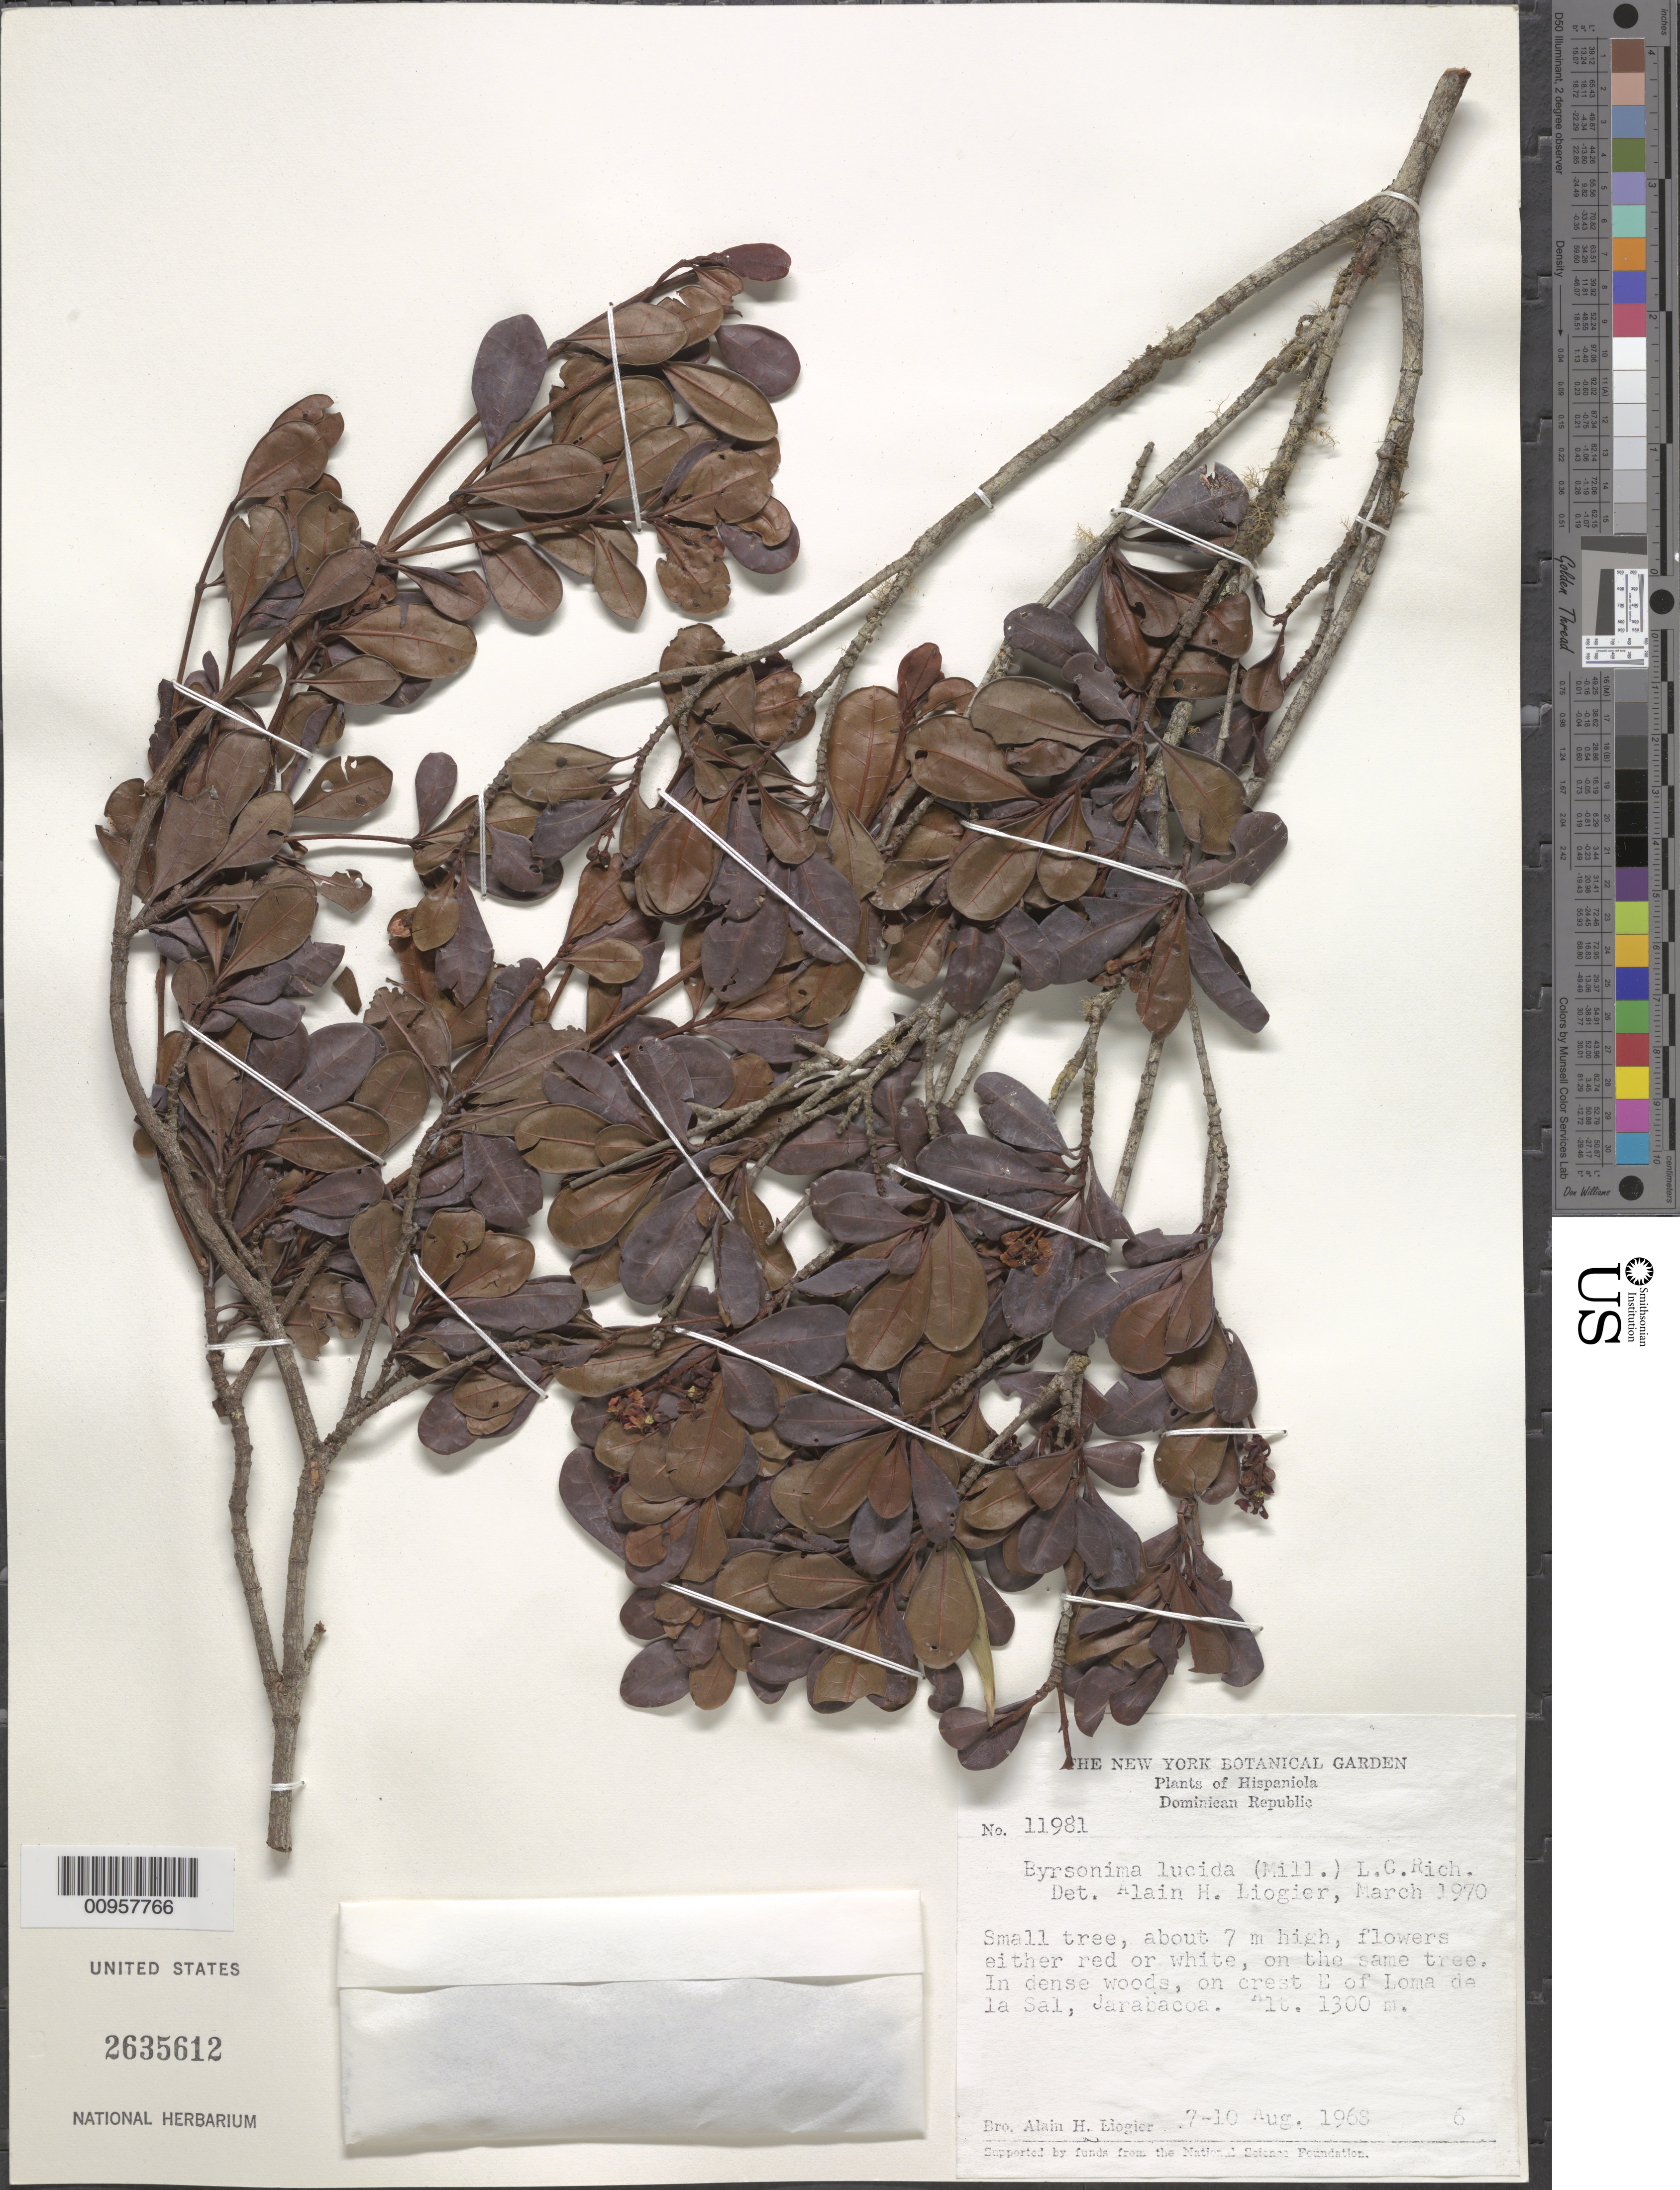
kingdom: Plantae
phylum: Tracheophyta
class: Magnoliopsida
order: Malpighiales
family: Malpighiaceae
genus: Byrsonima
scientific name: Byrsonima lucida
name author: (Mill.) DC.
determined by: Liogier, Alain H.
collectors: A. H. Liogier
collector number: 11981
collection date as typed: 07 Aug 1968 to 10 Aug 1968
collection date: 1968-08-07/1968-08-10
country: Dominican Republic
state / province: La Vega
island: Hispaniola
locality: On crest E of Loma de la Sal, Jarabacoa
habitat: In dense woods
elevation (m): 1300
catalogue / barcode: US 2635612